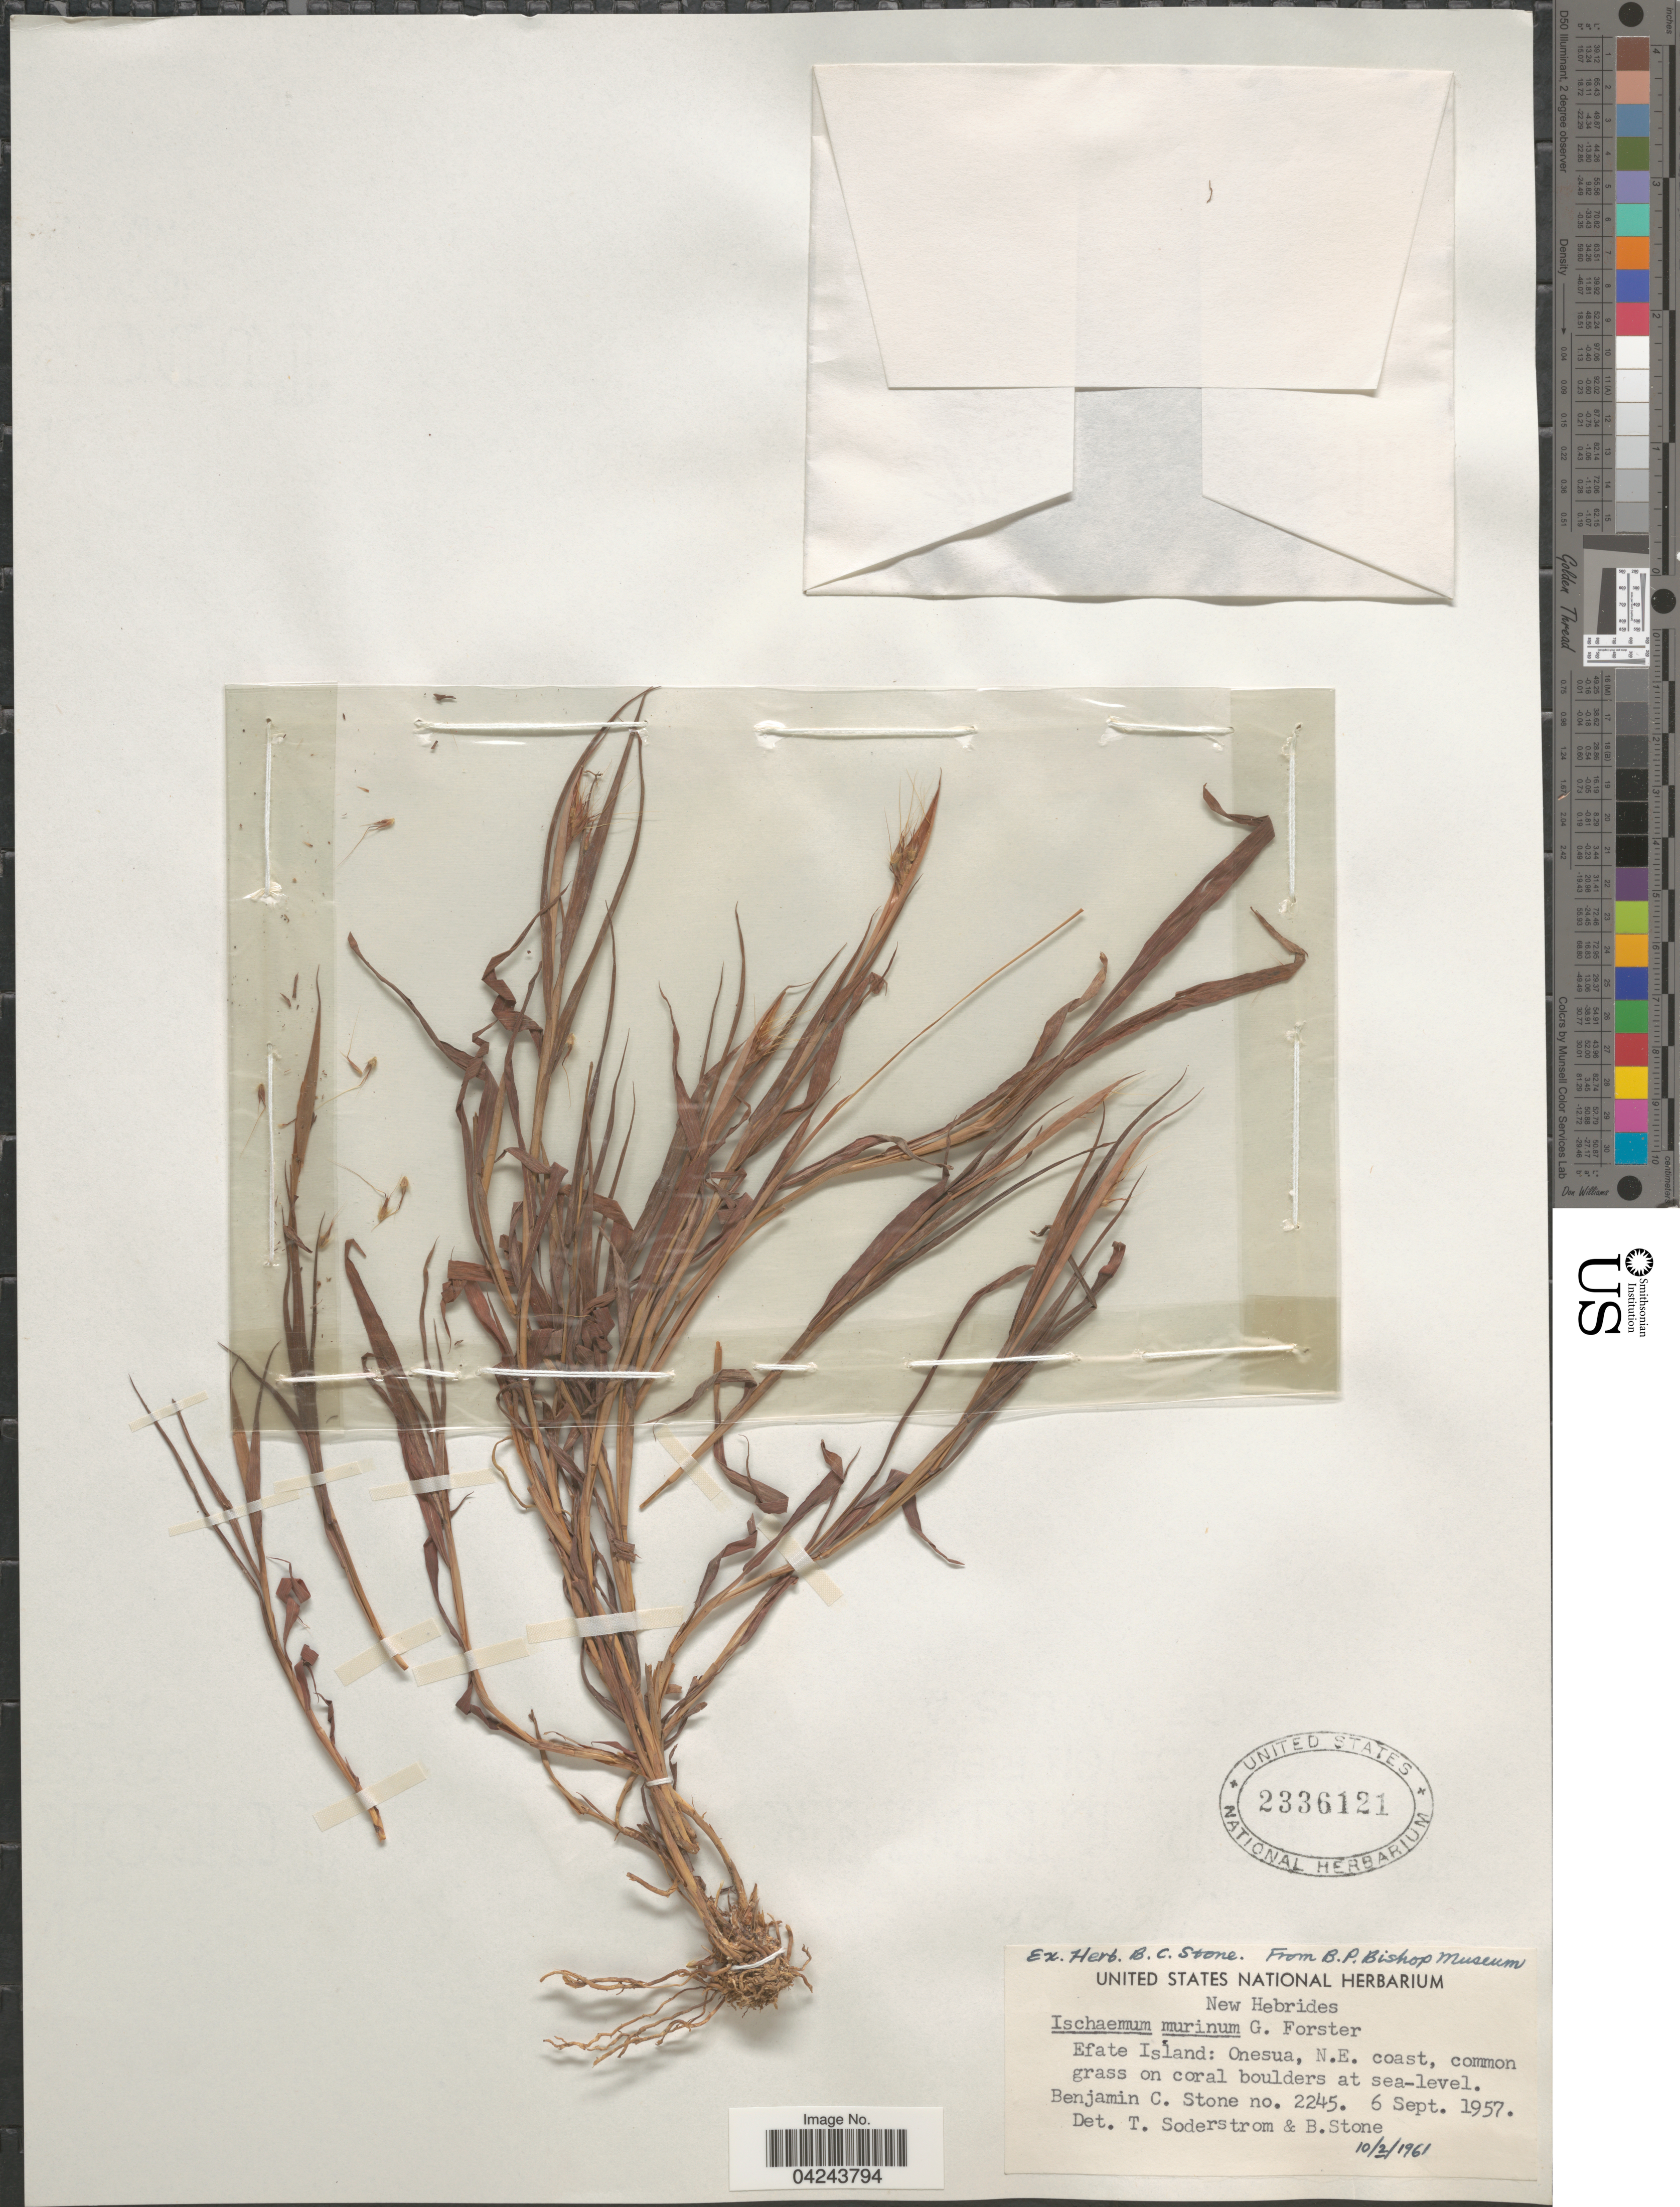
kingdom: Plantae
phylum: Tracheophyta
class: Liliopsida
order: Poales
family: Poaceae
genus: Ischaemum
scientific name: Ischaemum murinum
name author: G. Forst.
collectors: B. C. Stone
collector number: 2245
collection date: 1957-09-06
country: Vanuatu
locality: New Hebrides. Efate Island: Onesua, N.E. coast, common grass on coral boulders.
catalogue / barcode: US 2336121